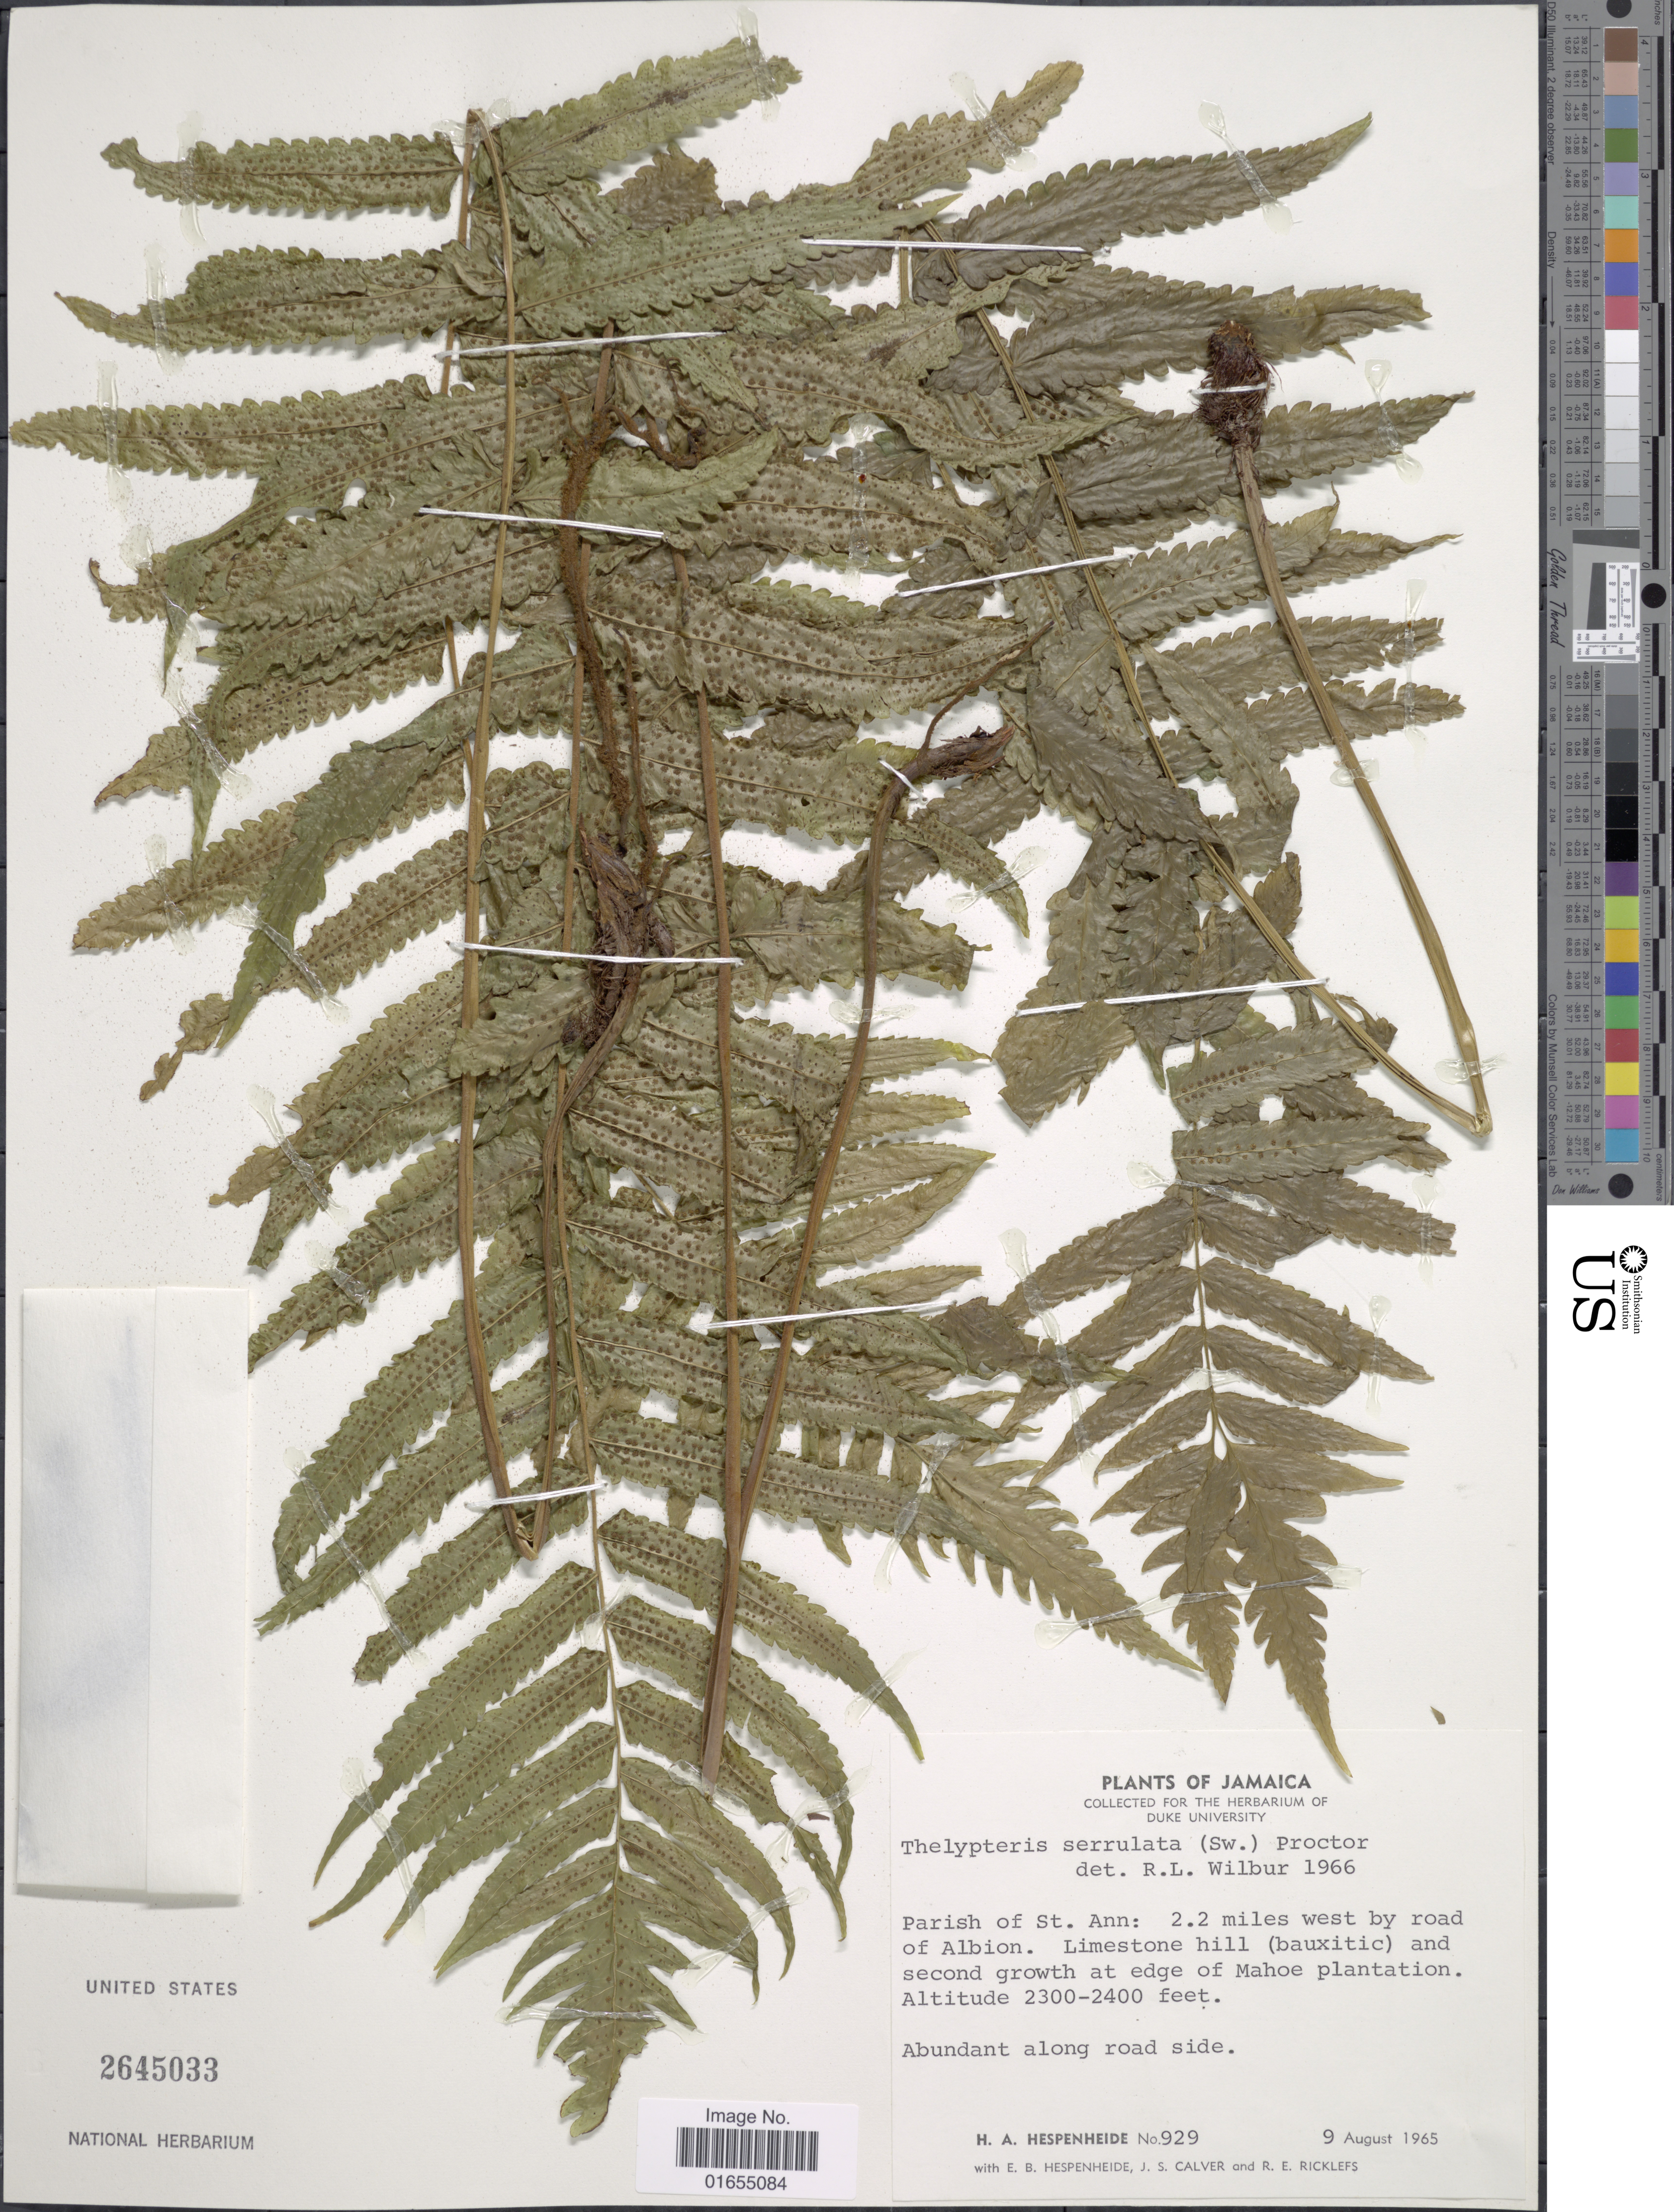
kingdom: Plantae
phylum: Tracheophyta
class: Polypodiopsida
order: Polypodiales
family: Thelypteridaceae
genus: Goniopteris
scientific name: Goniopteris serrulata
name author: (Sw.) J. Sm.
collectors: H. A. Hespenheide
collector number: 929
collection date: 1965-08-09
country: Jamaica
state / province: Saint Ann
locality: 2.2 miles west by road of Albion. Limestone hill (bauxitic) and second growth at edge of Mahoe plantation.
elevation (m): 701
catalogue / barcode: US 2645033